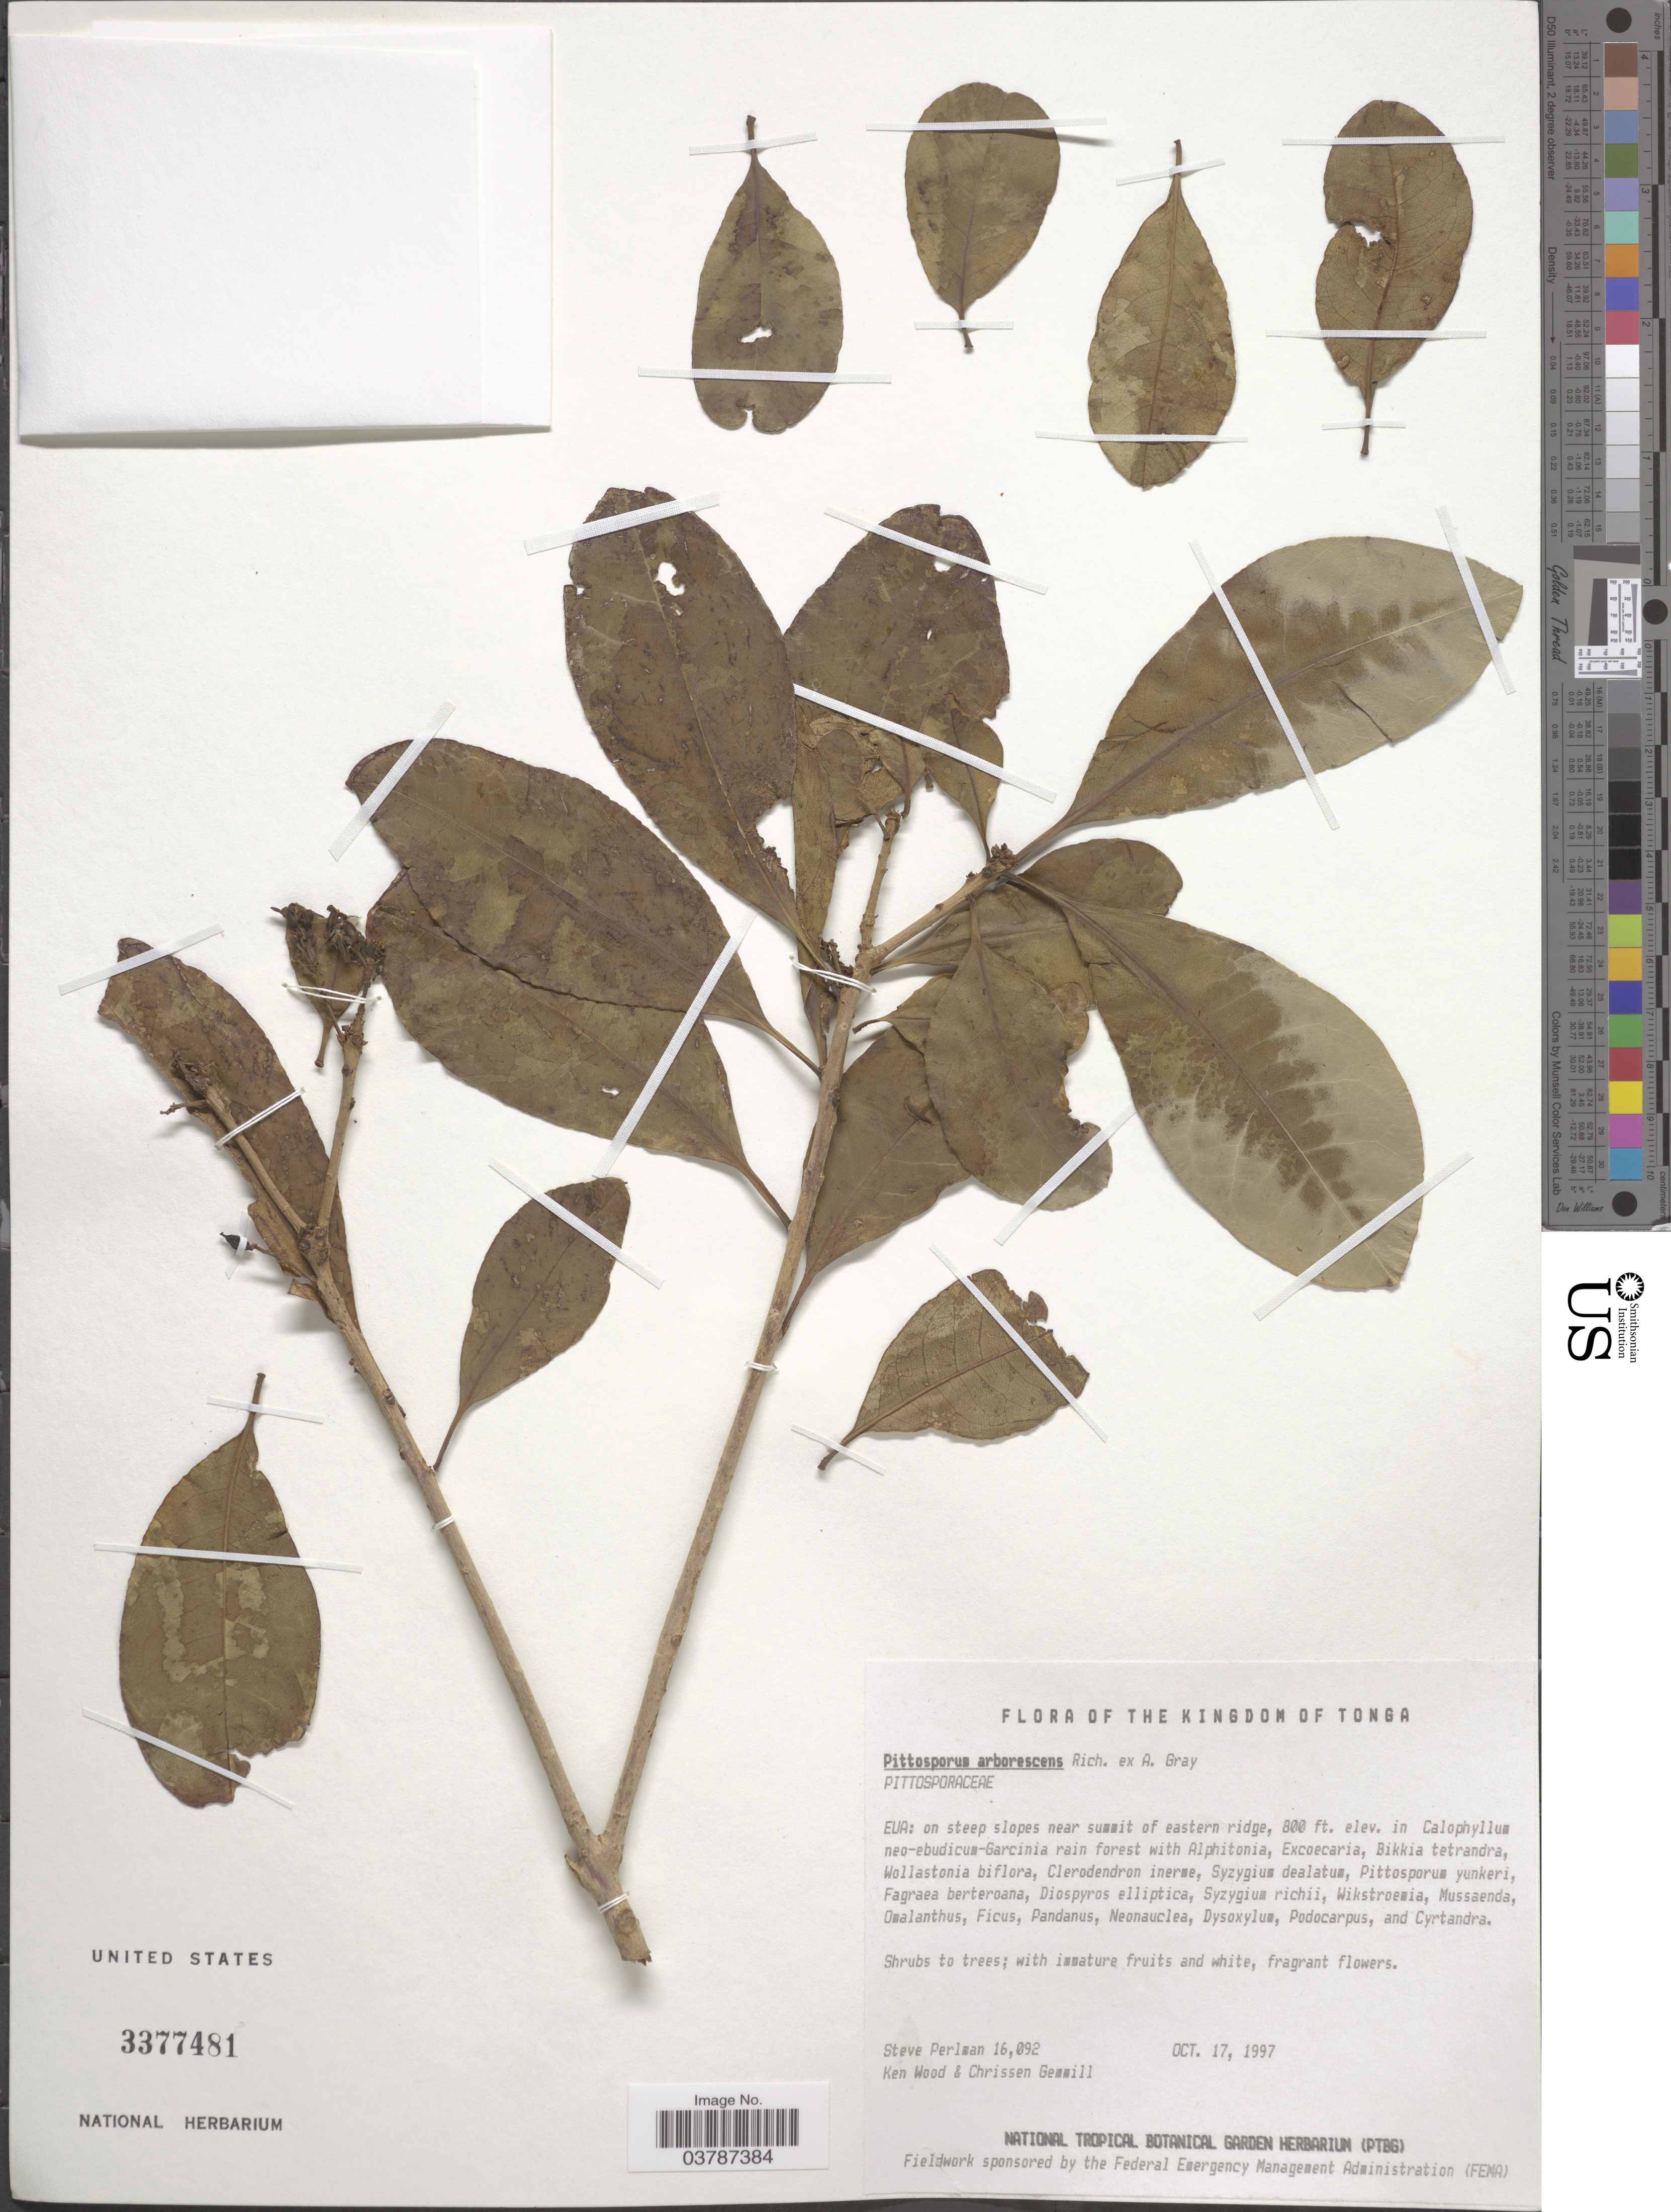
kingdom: Plantae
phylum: Tracheophyta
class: Magnoliopsida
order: Apiales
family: Pittosporaceae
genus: Pittosporum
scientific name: Pittosporum arborescens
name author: Rich. ex A. Gray in Wilkes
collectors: S. Perlman, K. Wood & C. Gemmill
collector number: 16092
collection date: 1997-10-17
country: Tonga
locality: The Kingdom of Tonga. Eua: on steep slopes near summit of eastern ridge.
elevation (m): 244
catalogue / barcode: US 3377481